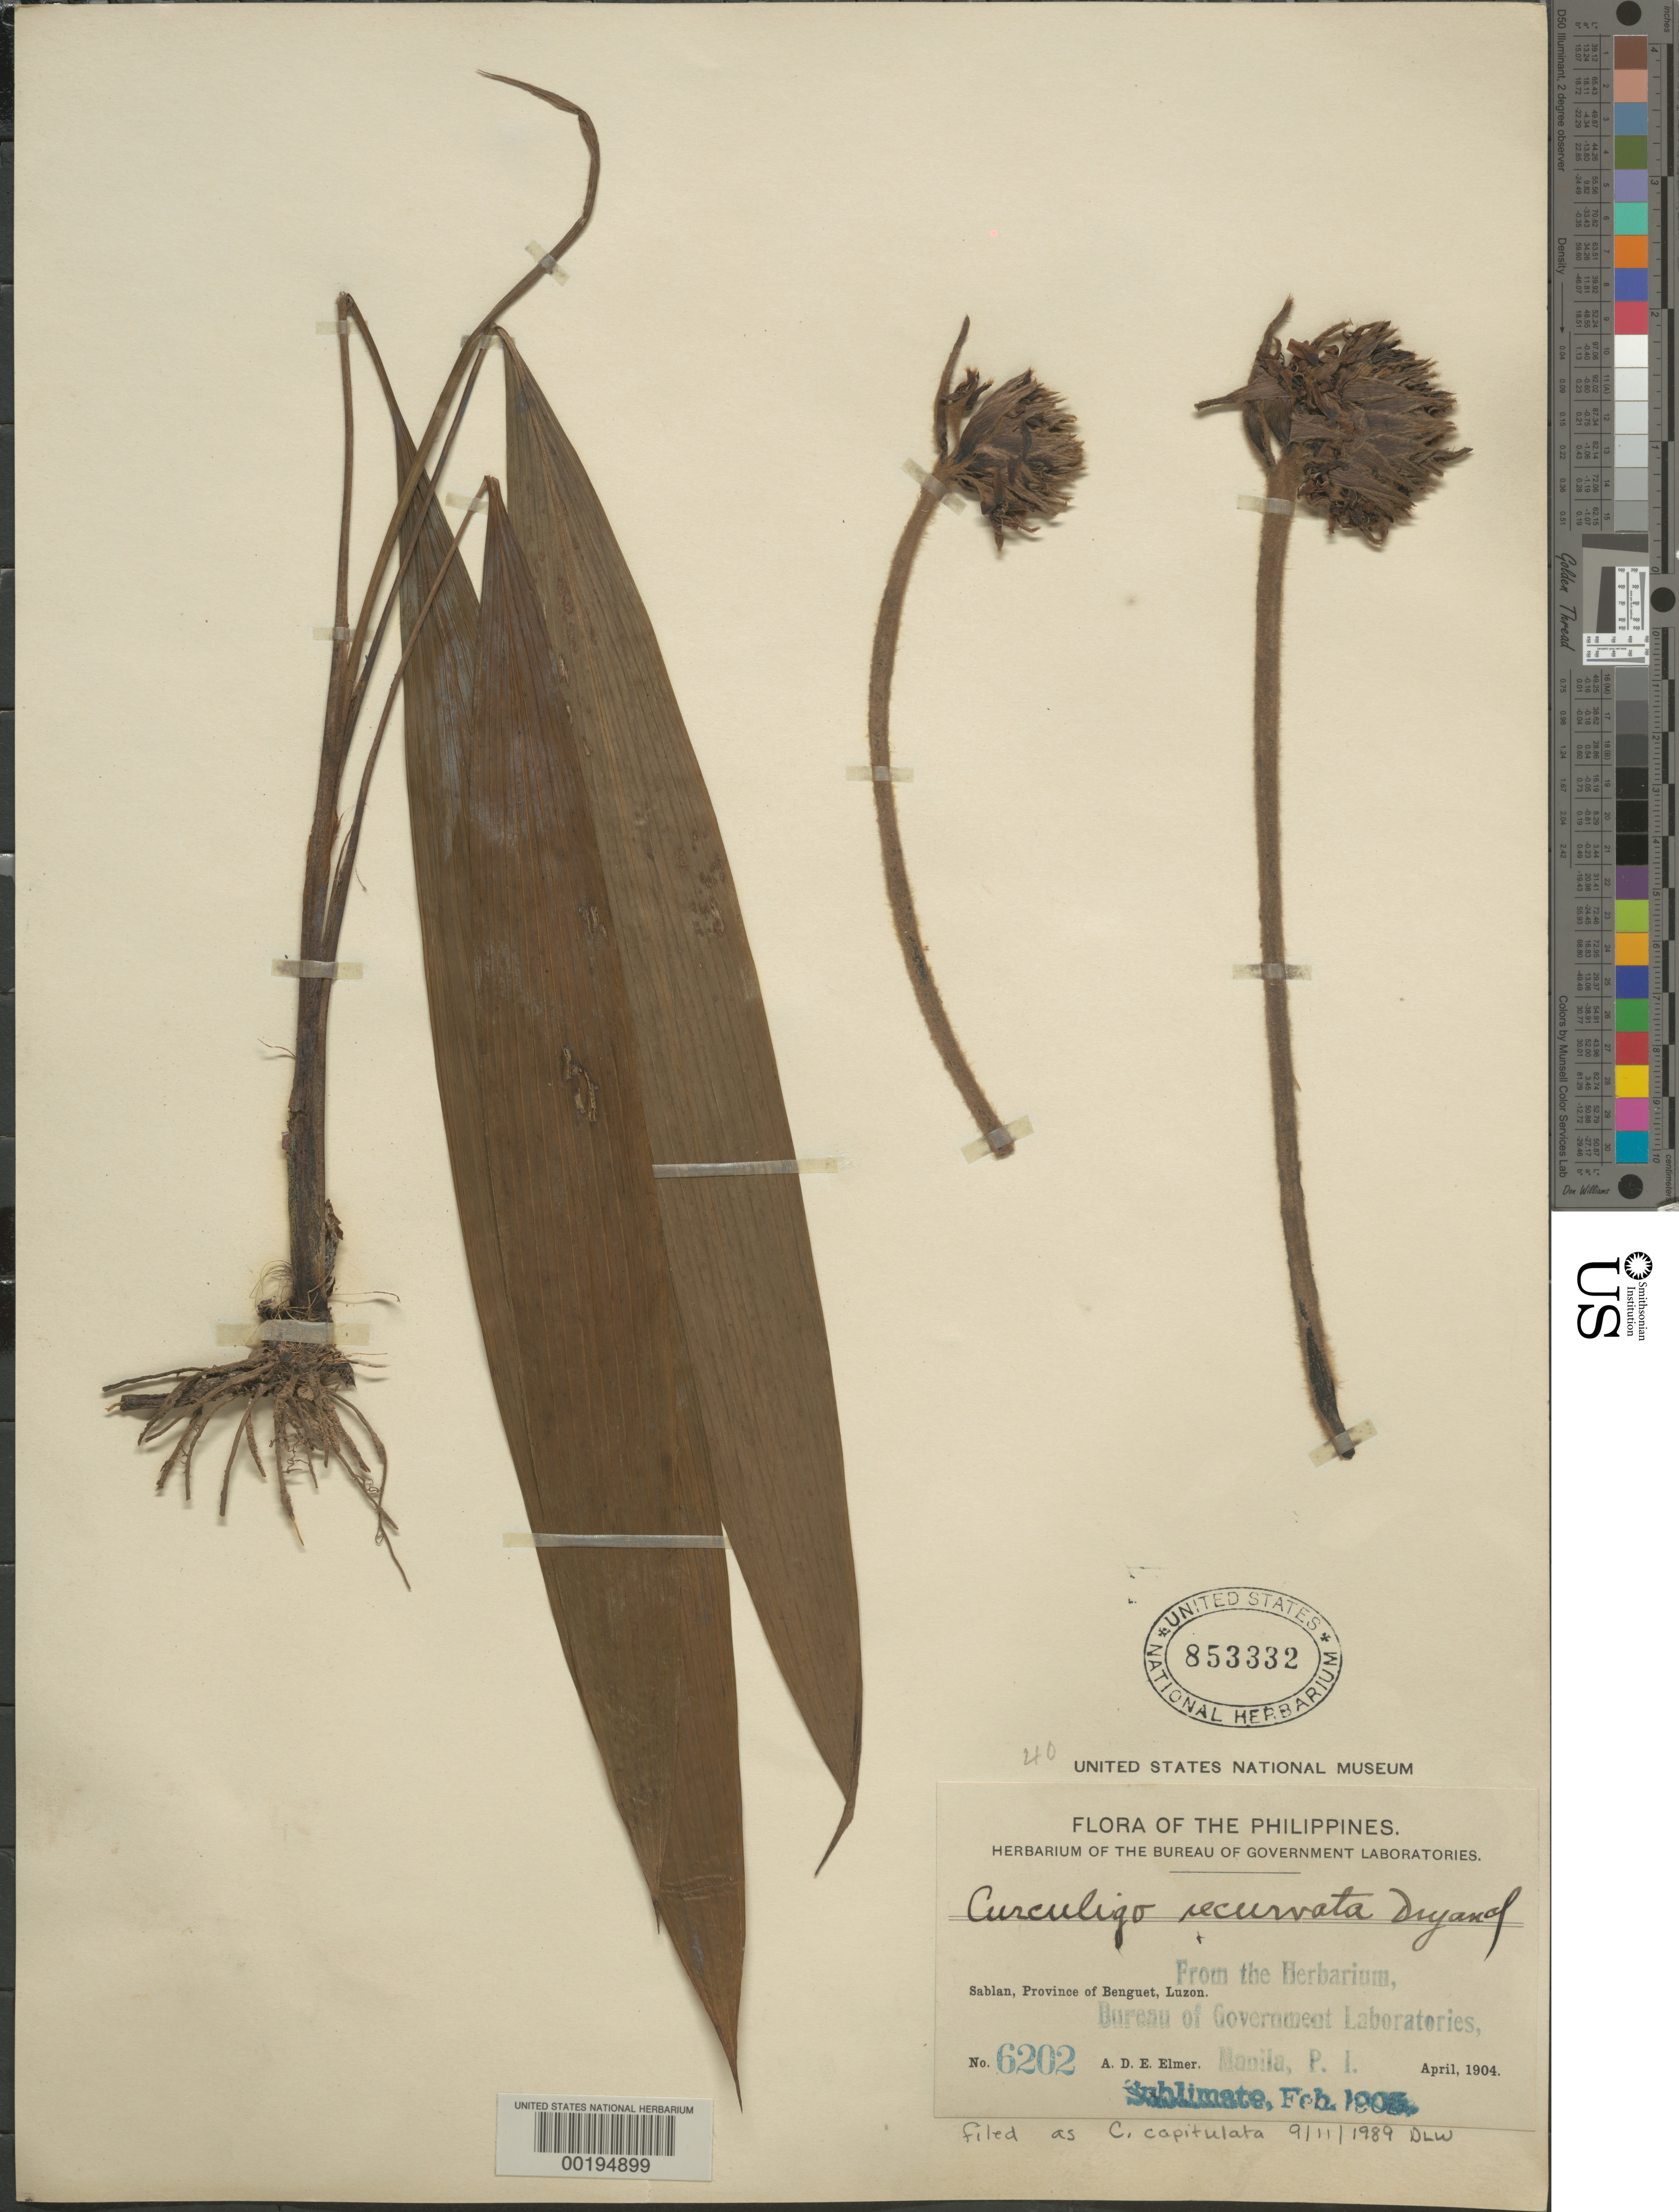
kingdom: Plantae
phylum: Tracheophyta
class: Liliopsida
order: Asparagales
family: Hypoxidaceae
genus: Curculigo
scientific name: Curculigo capitulata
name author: (Lour.) Kuntze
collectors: A. D. E. Elmer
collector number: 6202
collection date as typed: Apr 1904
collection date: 1904-04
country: Philippines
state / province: Cordillera (Administrative Region)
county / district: Benguet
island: Luzon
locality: Sablan, Province of Benguet, Luzon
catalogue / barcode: US 853332